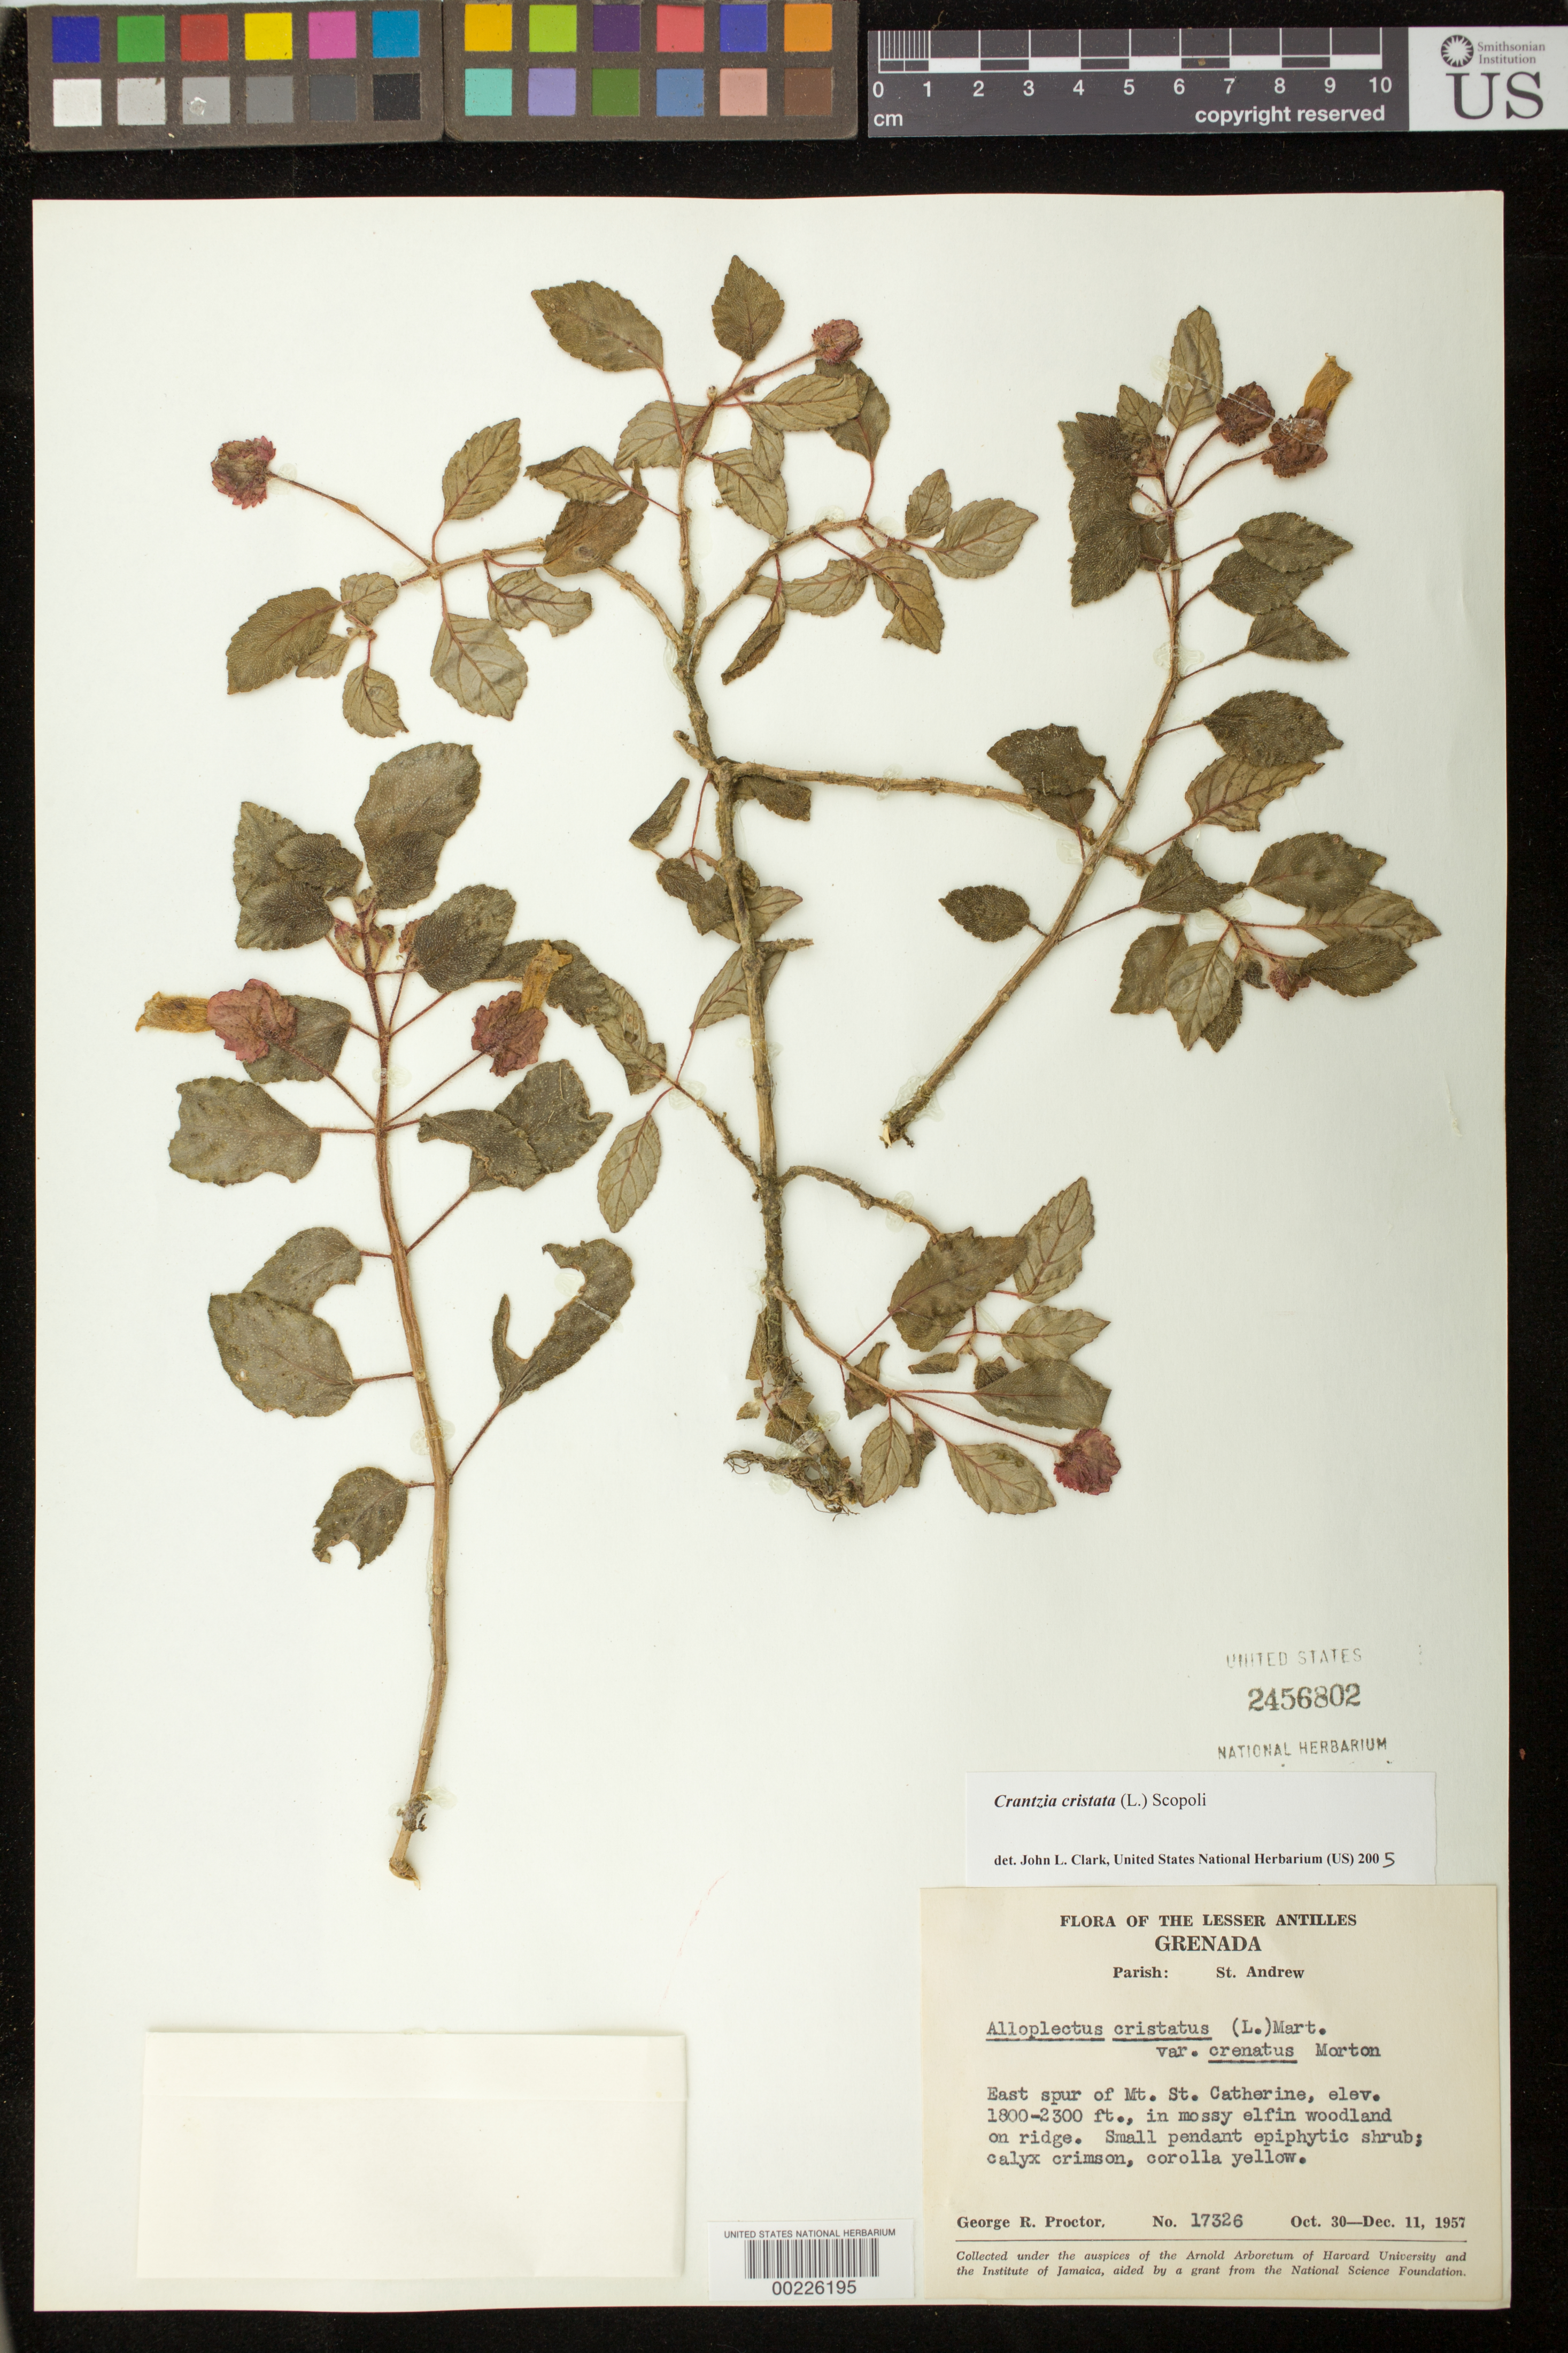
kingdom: Plantae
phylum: Tracheophyta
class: Magnoliopsida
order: Lamiales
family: Gesneriaceae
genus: Crantzia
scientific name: Crantzia cristata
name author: (L.) Scop. ex Fritsch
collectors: G. R. Proctor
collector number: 17326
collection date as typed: Oct-Dec 1957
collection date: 1957-10/1957-12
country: Grenada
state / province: Saint Andrew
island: Grenada I.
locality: East spur of Mt. St. Catherine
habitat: In mossy elfin woodland on ridge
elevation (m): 549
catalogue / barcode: US 2456802